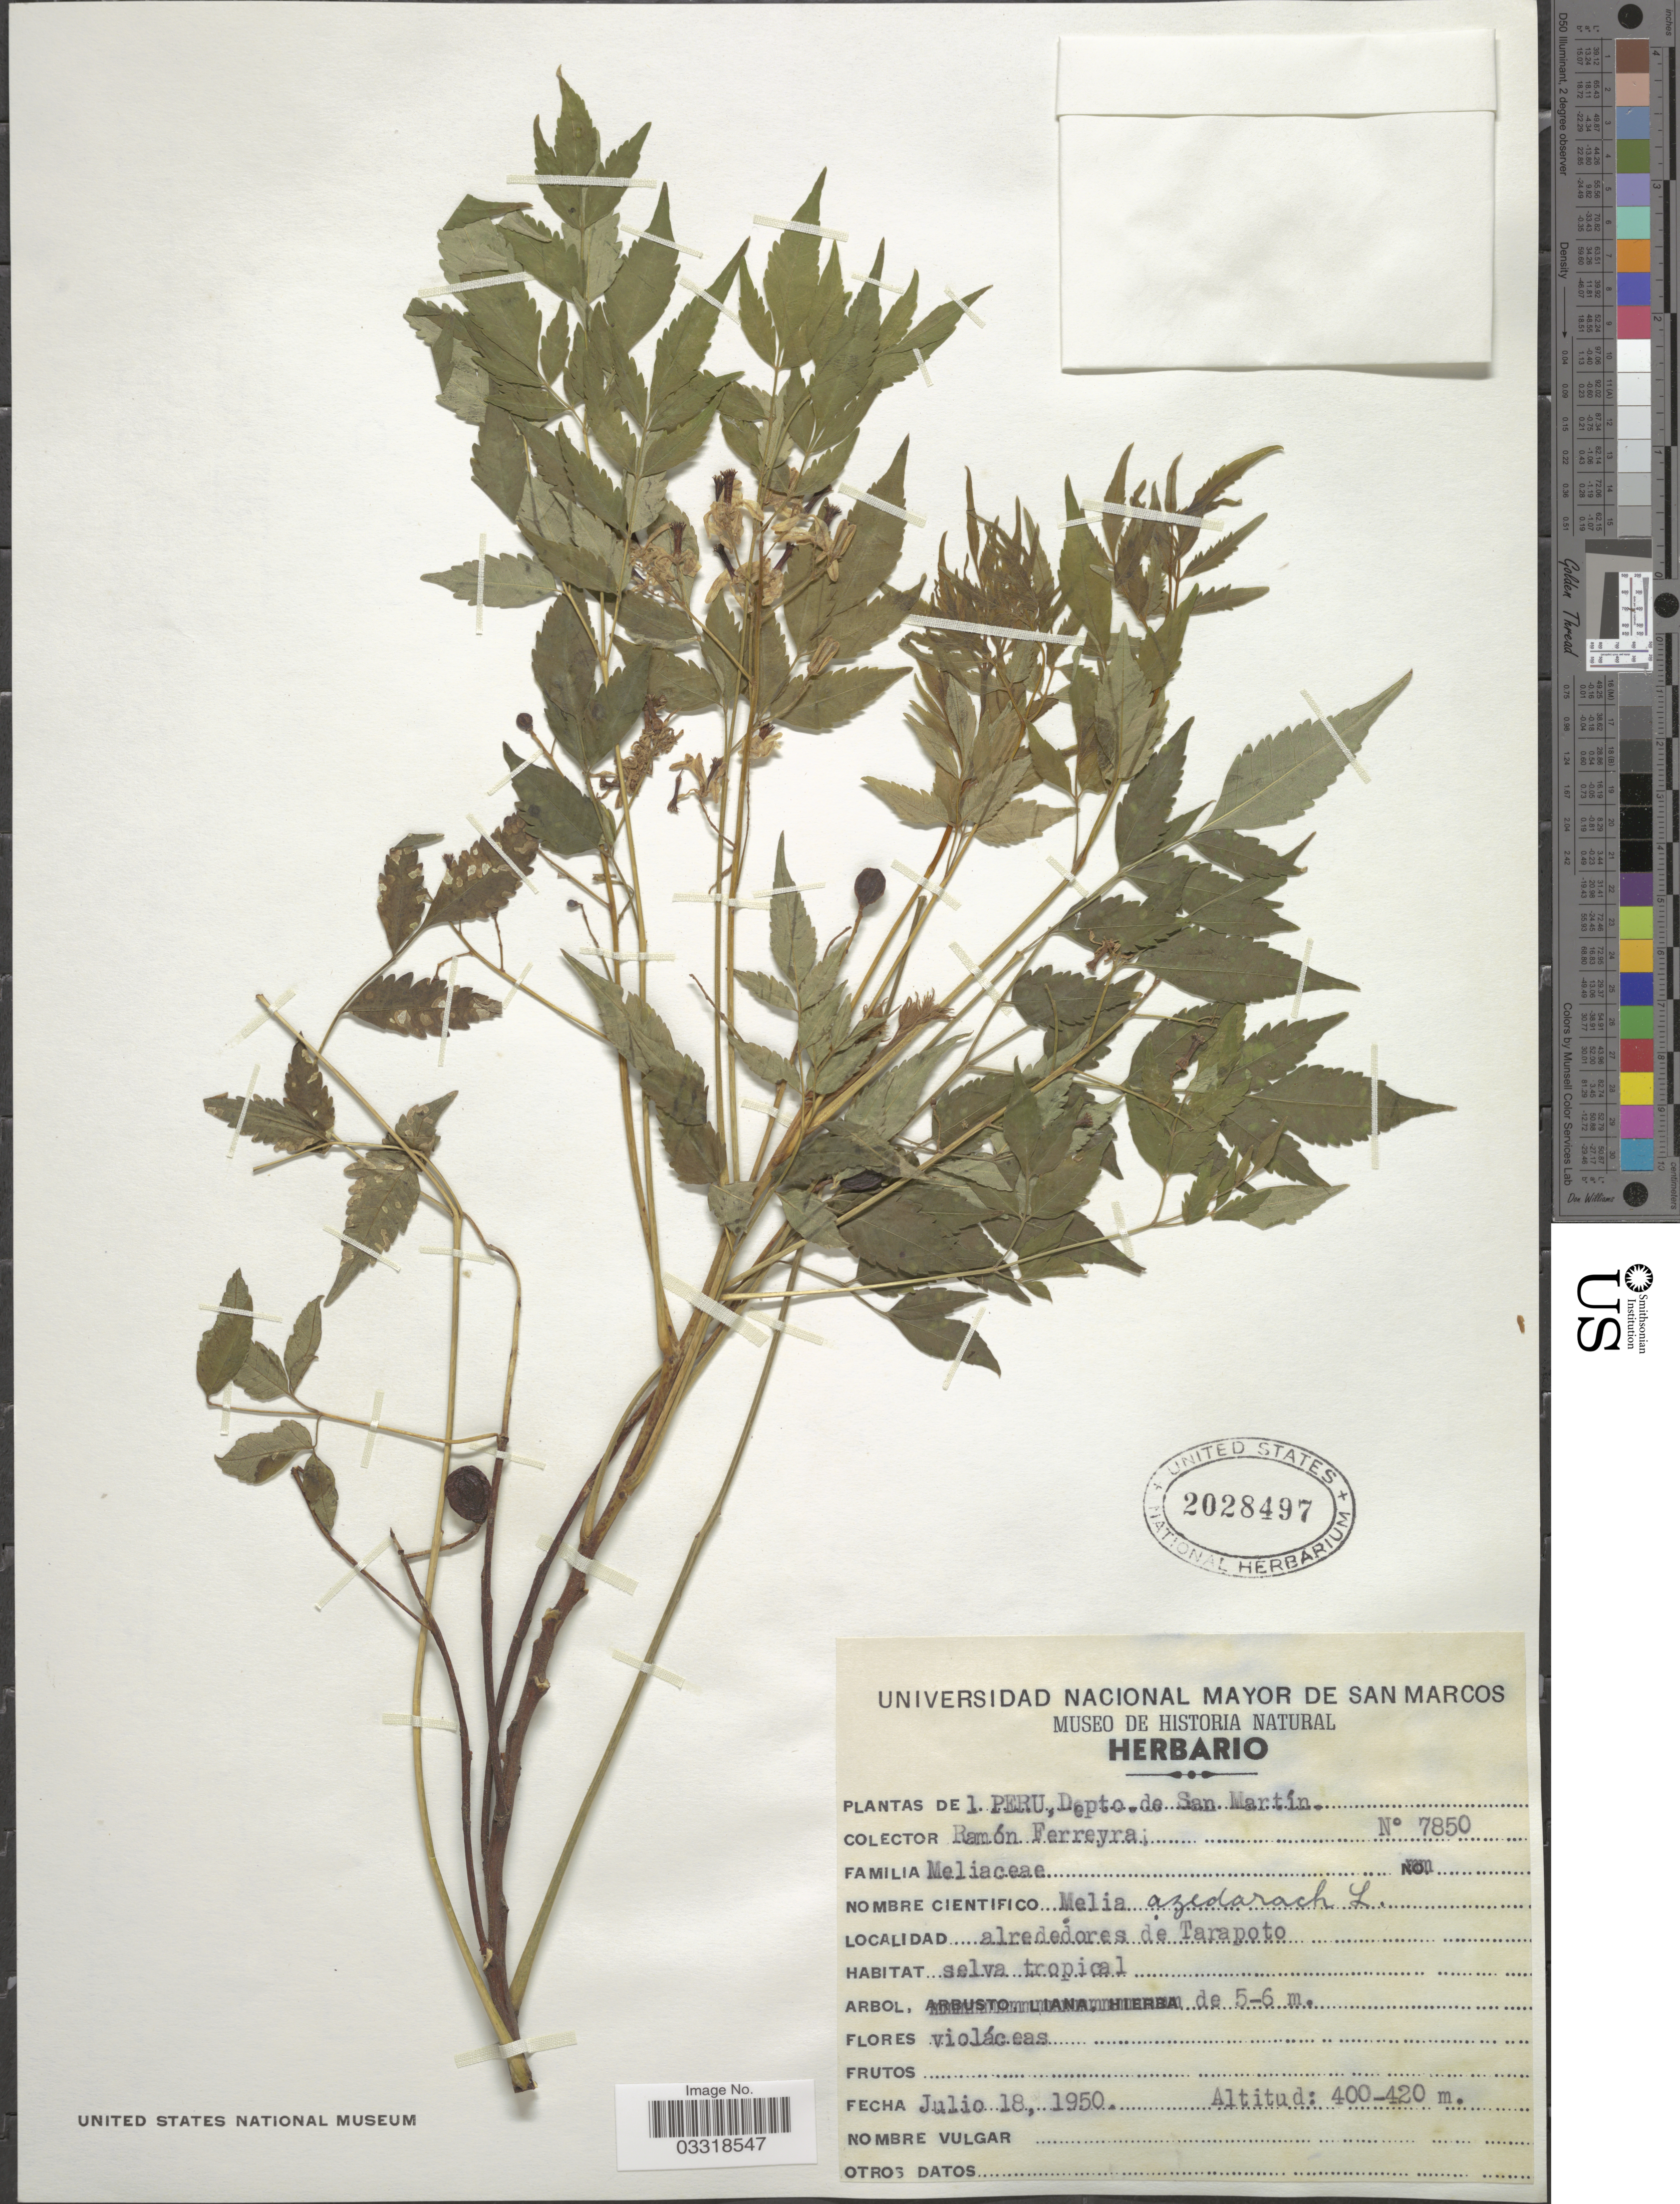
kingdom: Plantae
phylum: Tracheophyta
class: Magnoliopsida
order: Sapindales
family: Meliaceae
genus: Melia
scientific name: Melia azedarach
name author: L.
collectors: R. A. Ferreyra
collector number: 7850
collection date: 1950-07-18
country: Peru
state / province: San Martín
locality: Depto. de San Martin. Alrededores de Tarapoto.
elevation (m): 400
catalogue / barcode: US 2028497